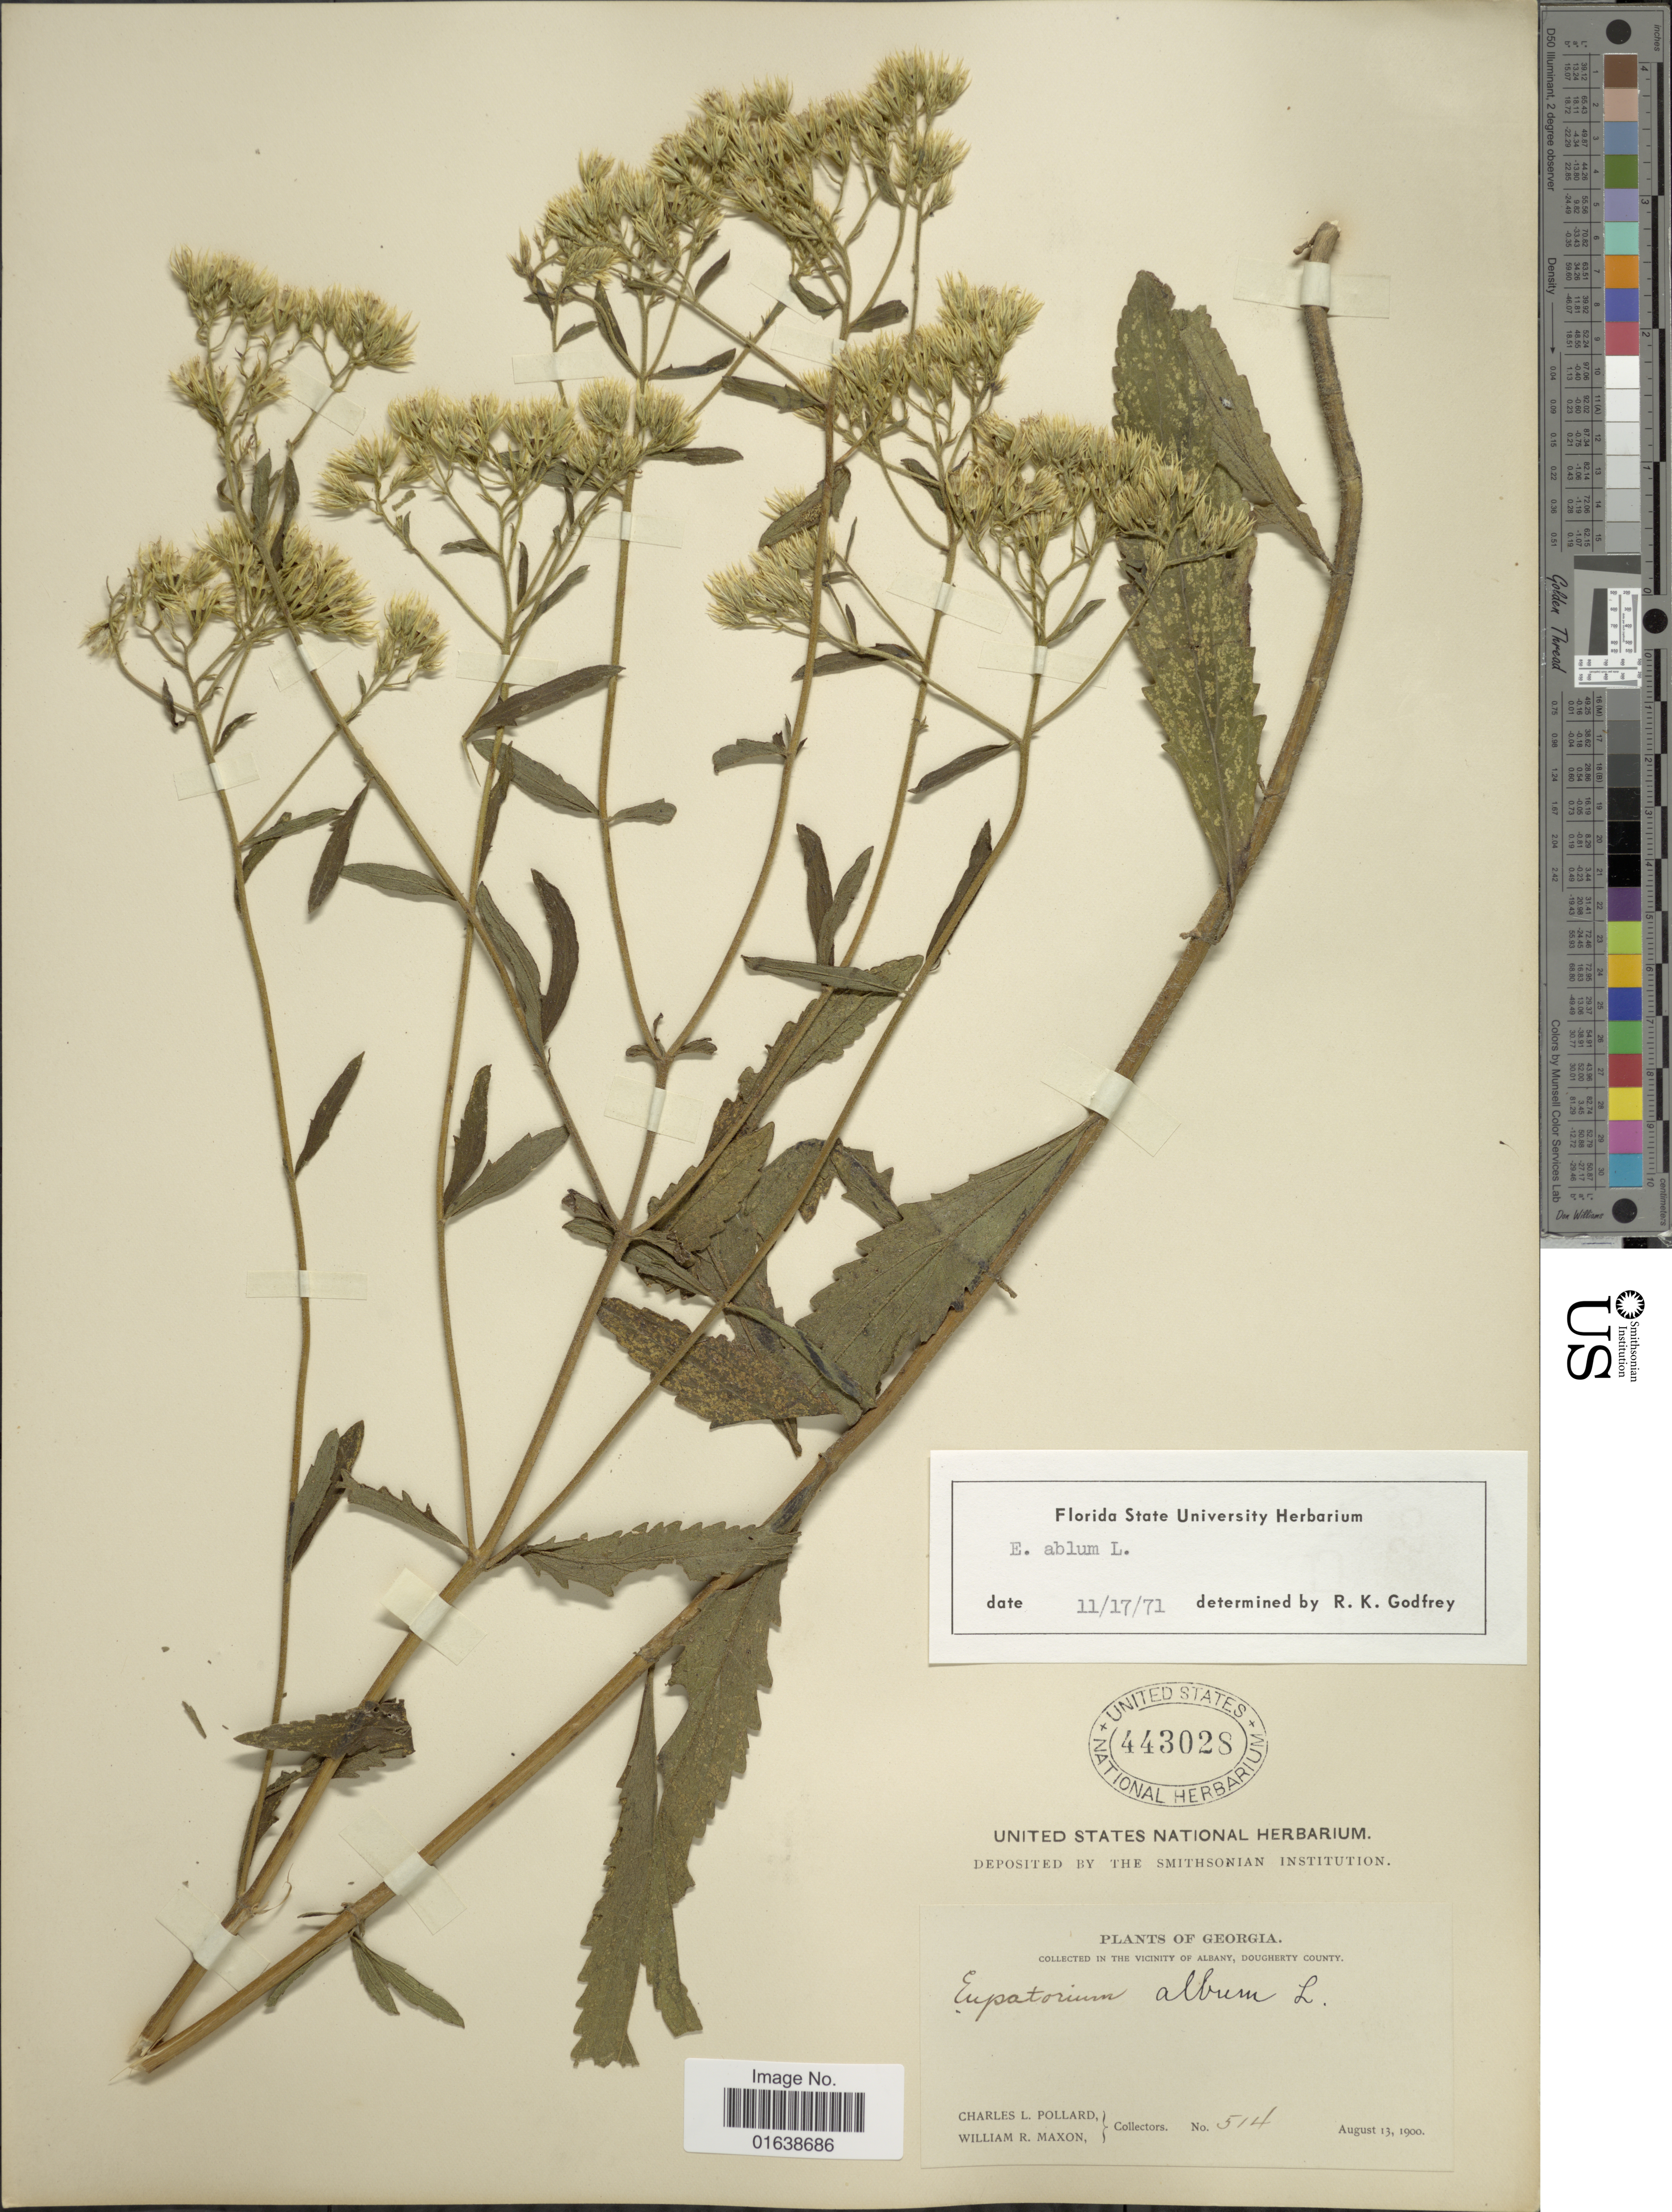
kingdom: Plantae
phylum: Tracheophyta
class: Magnoliopsida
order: Asterales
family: Asteraceae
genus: Eupatorium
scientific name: Eupatorium album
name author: L.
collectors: C. L. Pollard & W. R. Maxon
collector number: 514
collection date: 1900-08-13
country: United States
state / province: Georgia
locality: Georgia. In the vicinity of Albany, Dougherty County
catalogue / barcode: US 443028